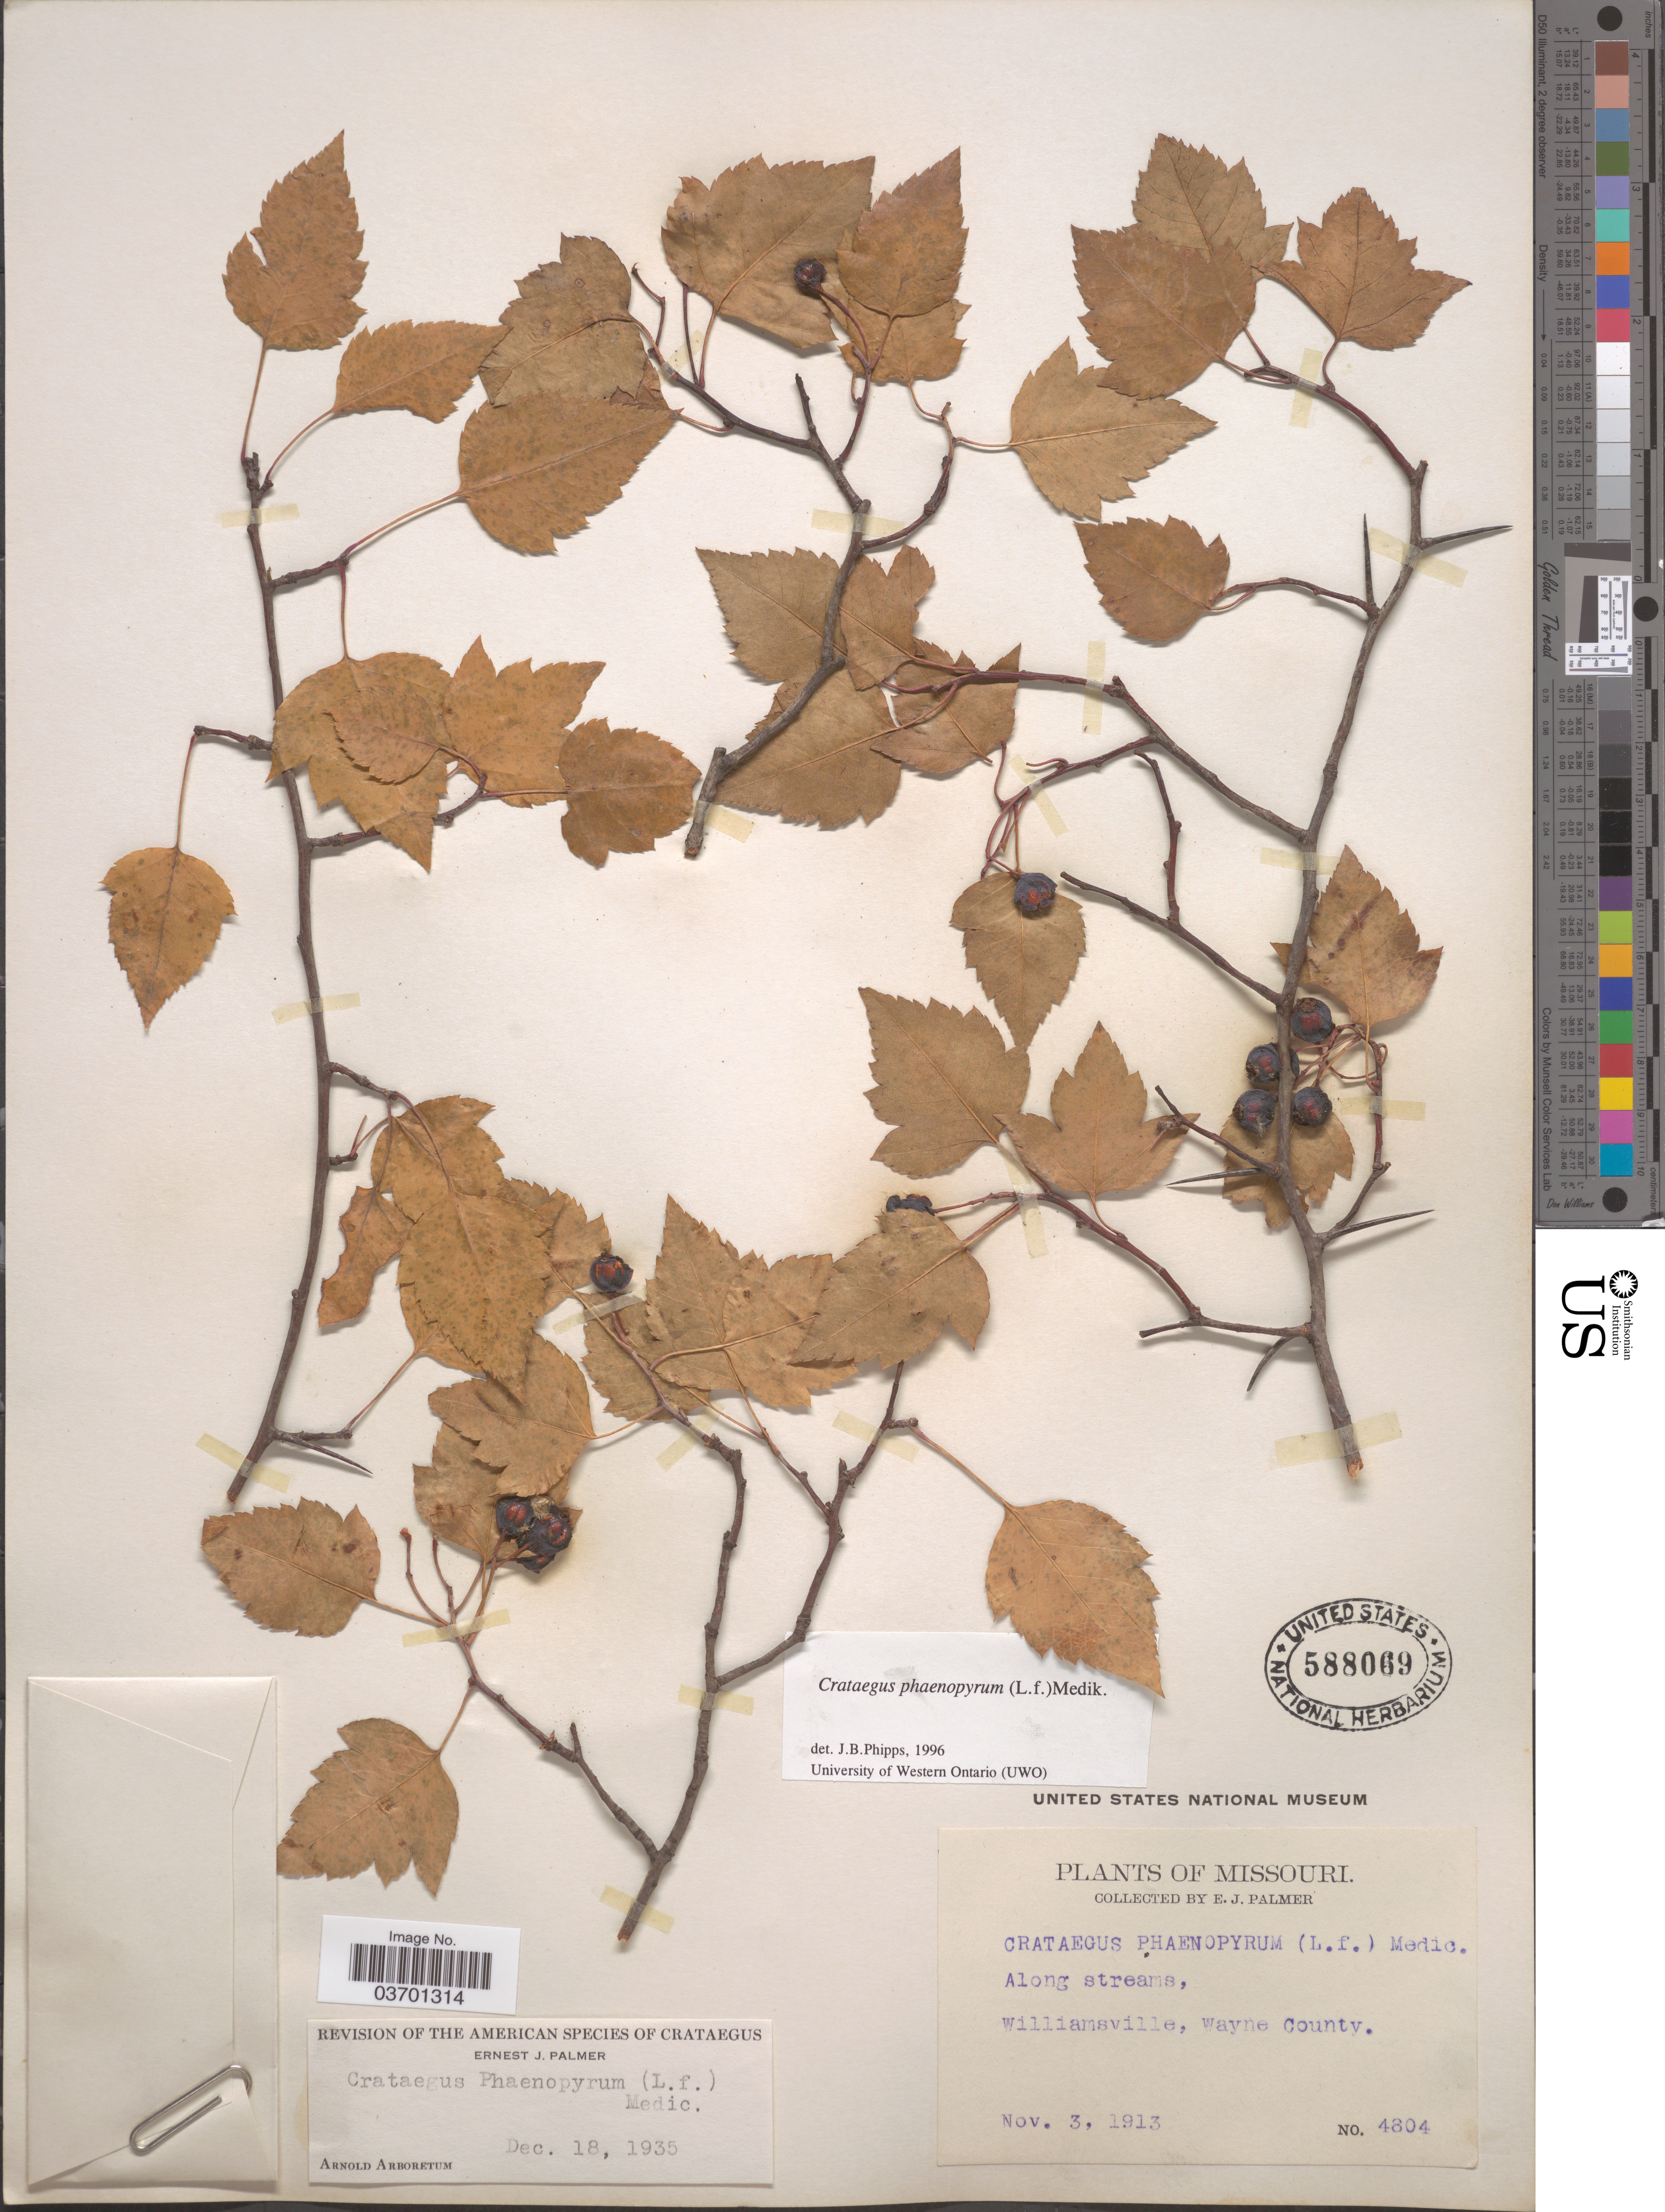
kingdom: Plantae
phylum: Tracheophyta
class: Magnoliopsida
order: Rosales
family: Rosaceae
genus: Crataegus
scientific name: Crataegus phaenopyrum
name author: (L. f.) Medik.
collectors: E. J. Palmer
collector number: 4804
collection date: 1913-11-03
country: United States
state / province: Missouri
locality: Along streams, Williamsville, Wayne County.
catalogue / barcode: US 588069